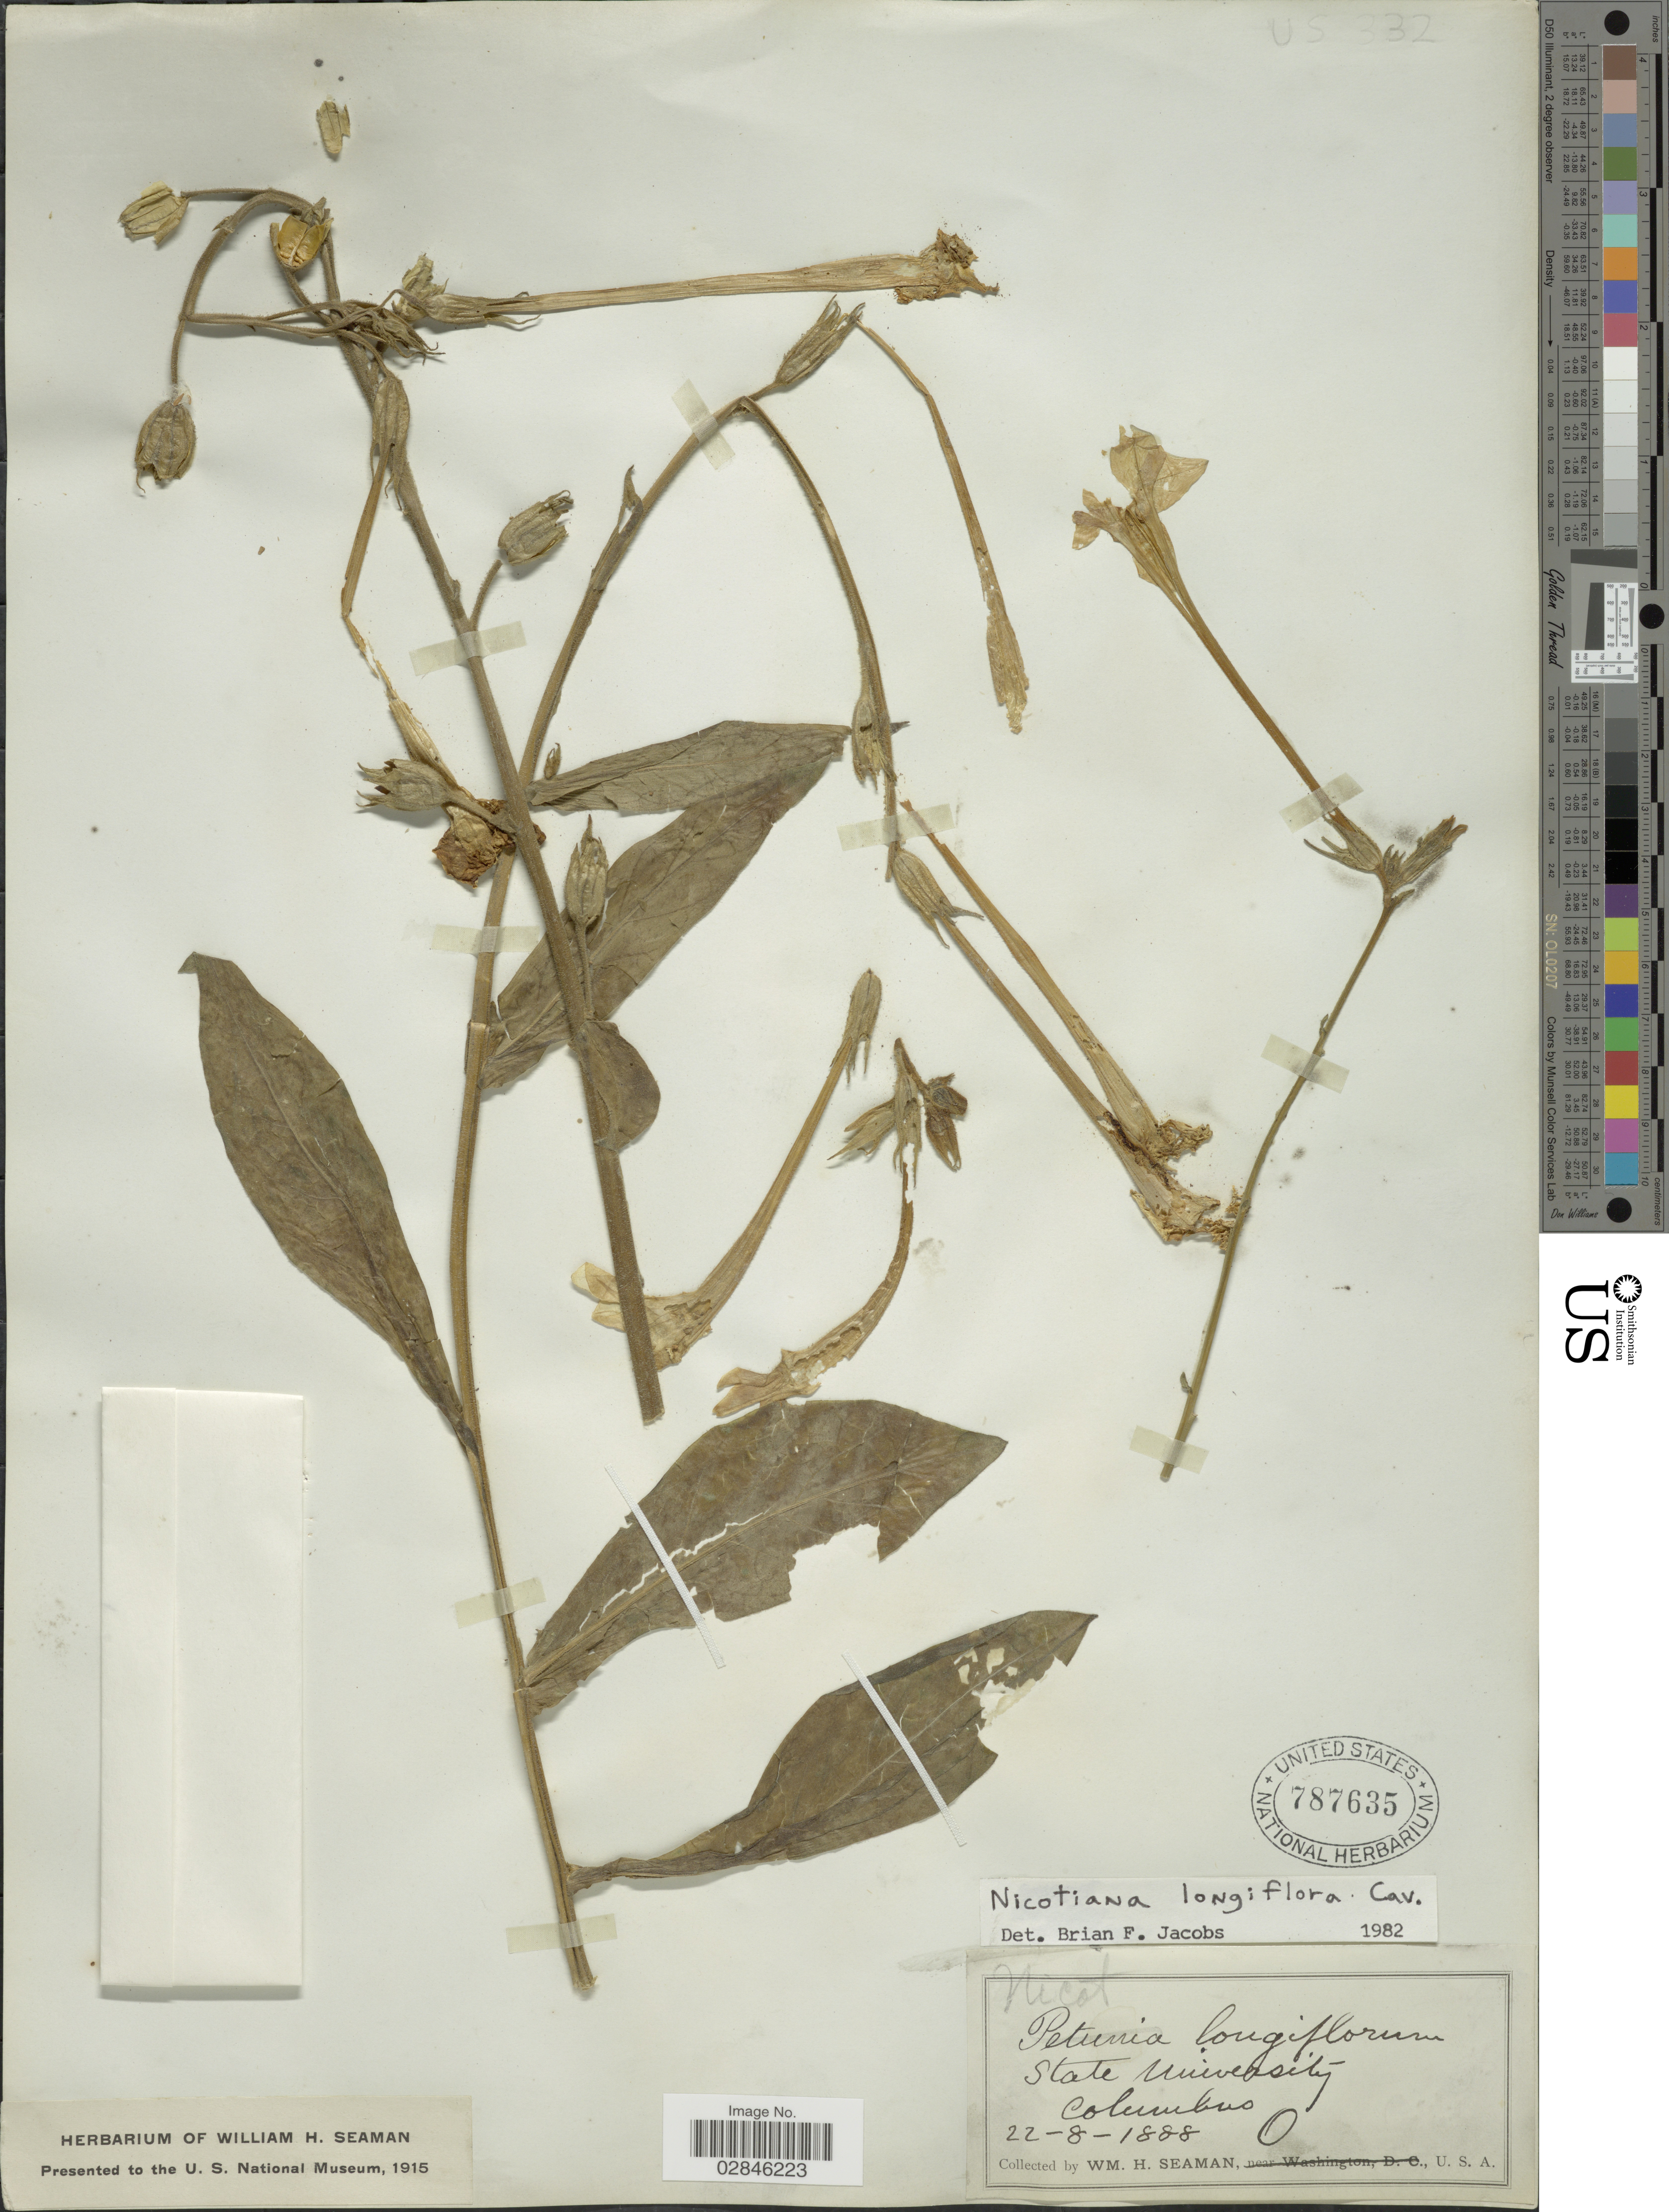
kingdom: Plantae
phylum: Tracheophyta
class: Magnoliopsida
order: Solanales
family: Solanaceae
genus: Nicotiana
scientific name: Nicotiana longiflora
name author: Cav.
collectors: W. Seaman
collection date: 1888-08-22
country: United States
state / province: Ohio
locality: State University Columbus, O., U.S.A.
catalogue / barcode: US 787635